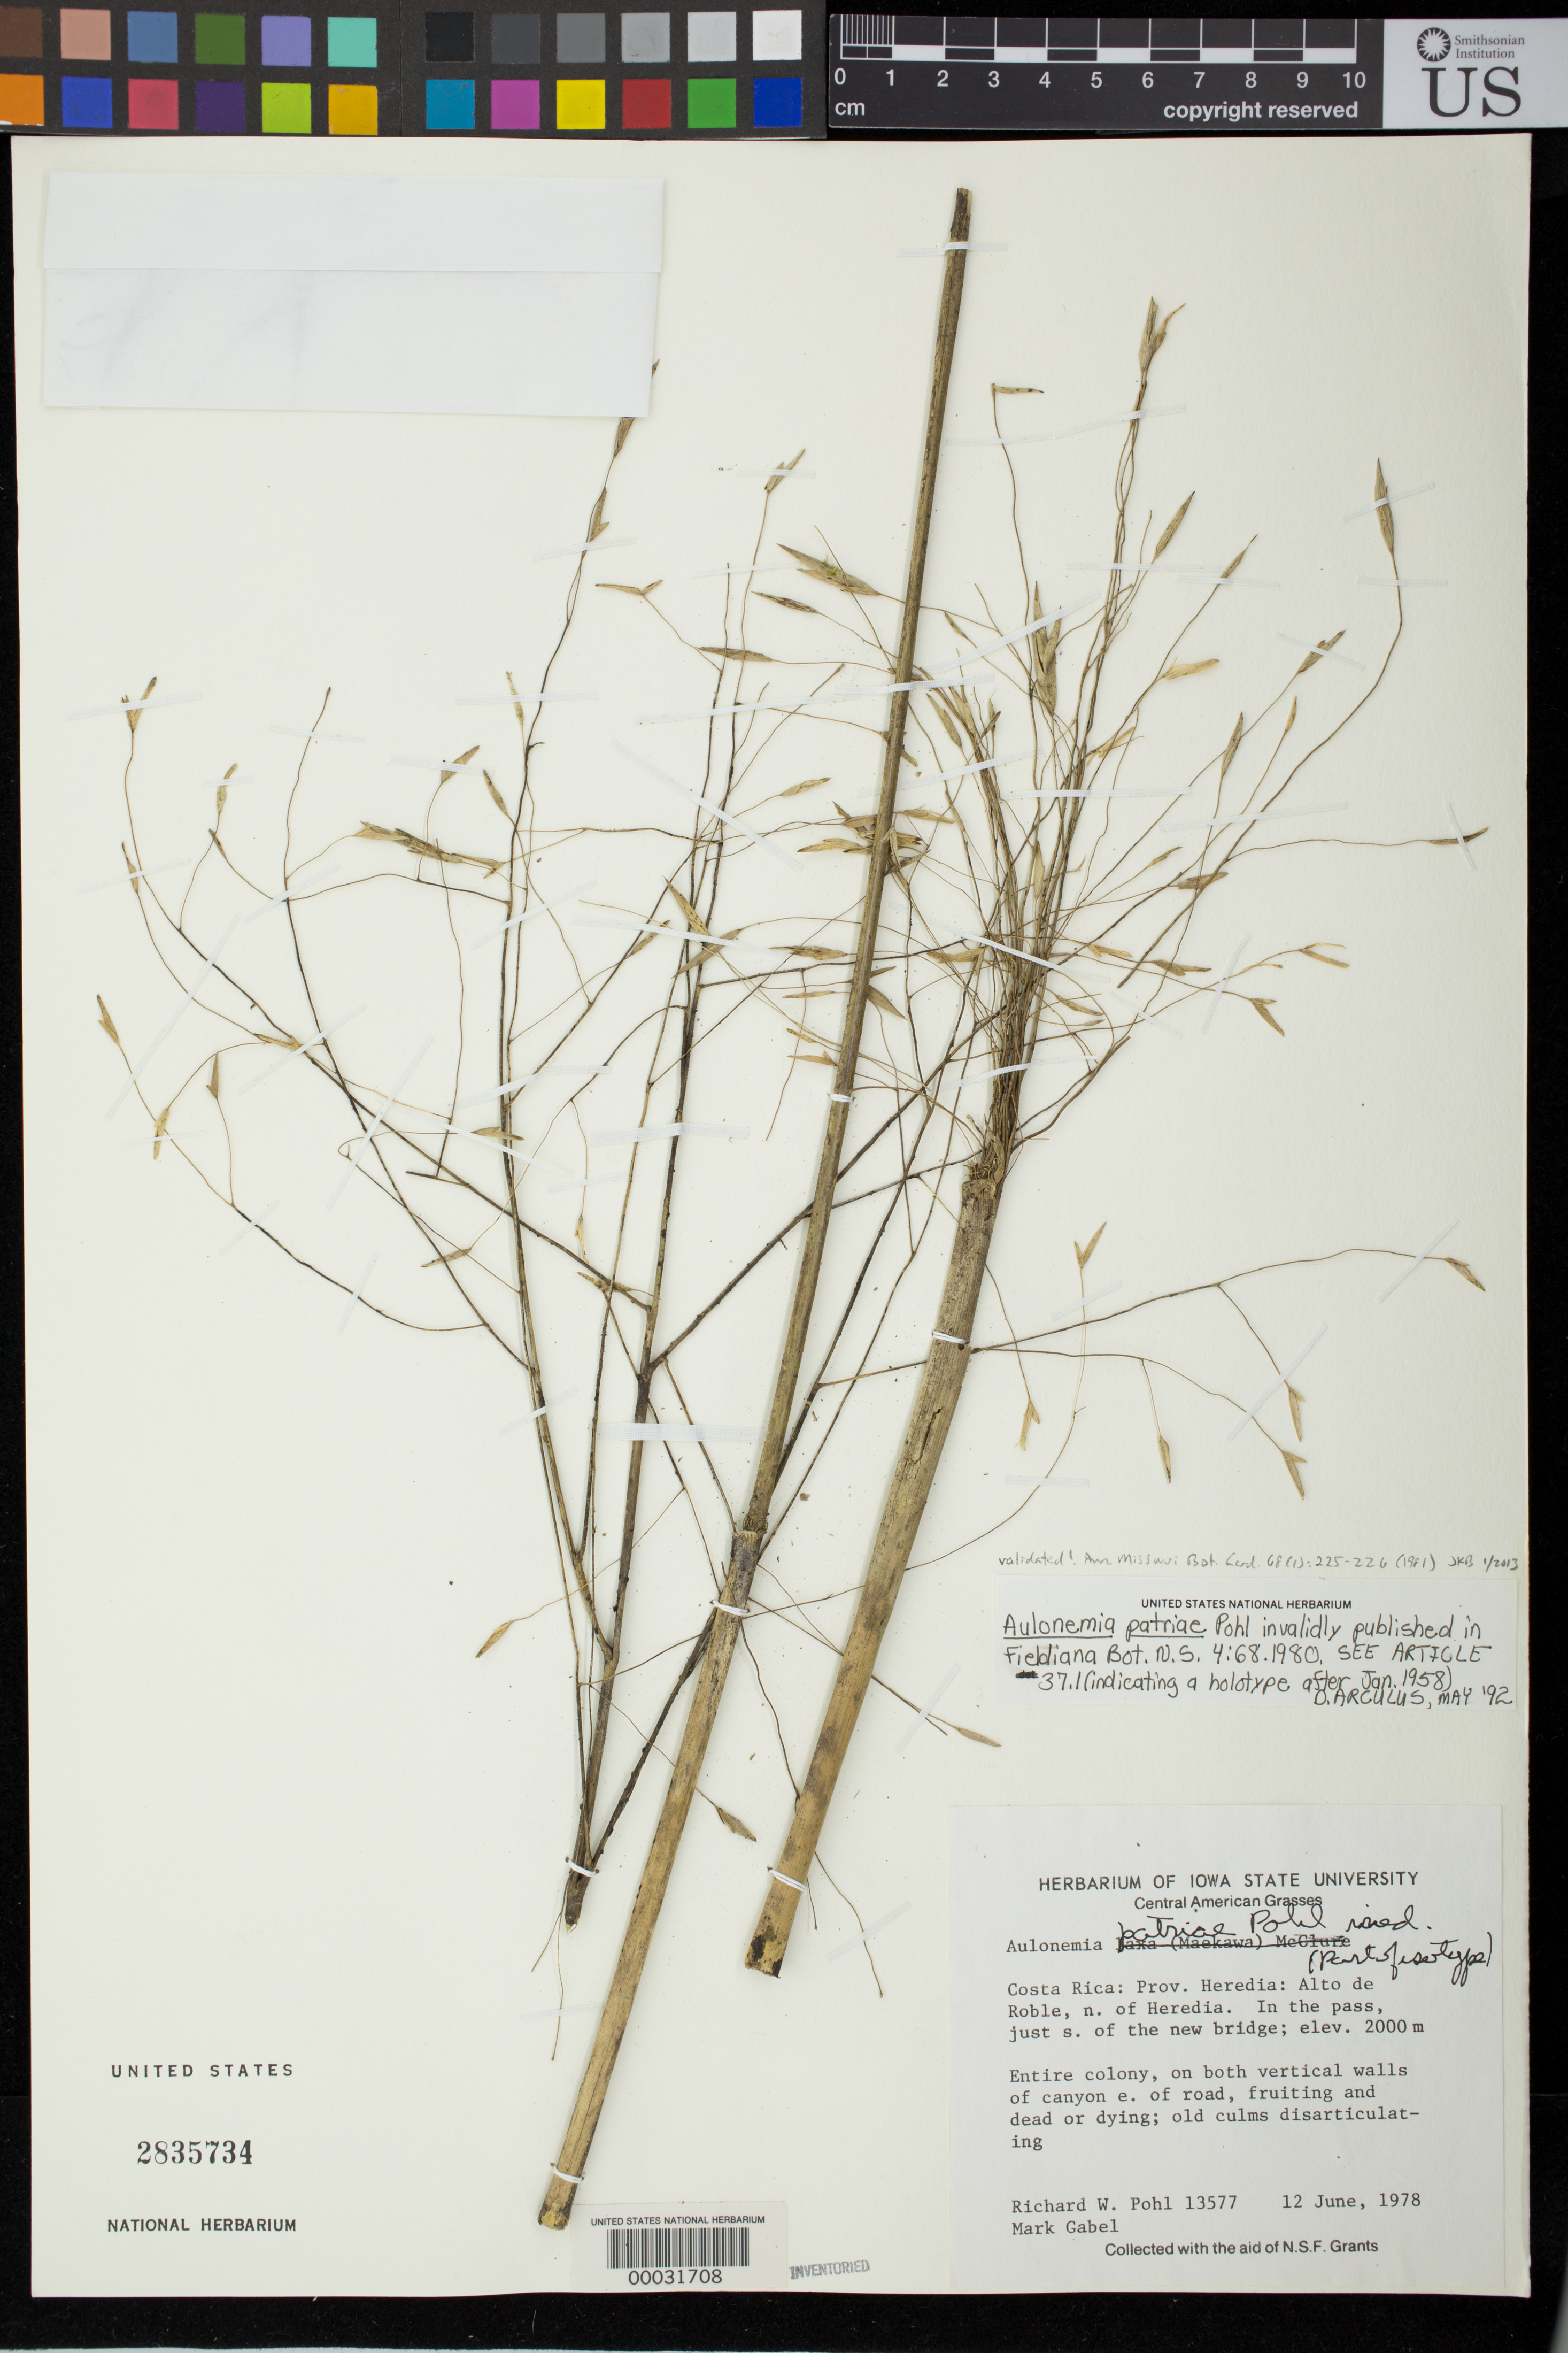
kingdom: Plantae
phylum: Tracheophyta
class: Liliopsida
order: Poales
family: Poaceae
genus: Aulonemia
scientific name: Aulonemia patriae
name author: R.W. Pohl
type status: Isotype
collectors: R. W. Pohl & M. Gabel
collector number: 13577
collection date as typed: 12 Jun 1978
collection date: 1978-06-12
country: Costa Rica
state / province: Heredia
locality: Prov. Heredia: Alto de Roble, N of Heredia. In the pass, just S of the new bridge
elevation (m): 2000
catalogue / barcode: US 2835734